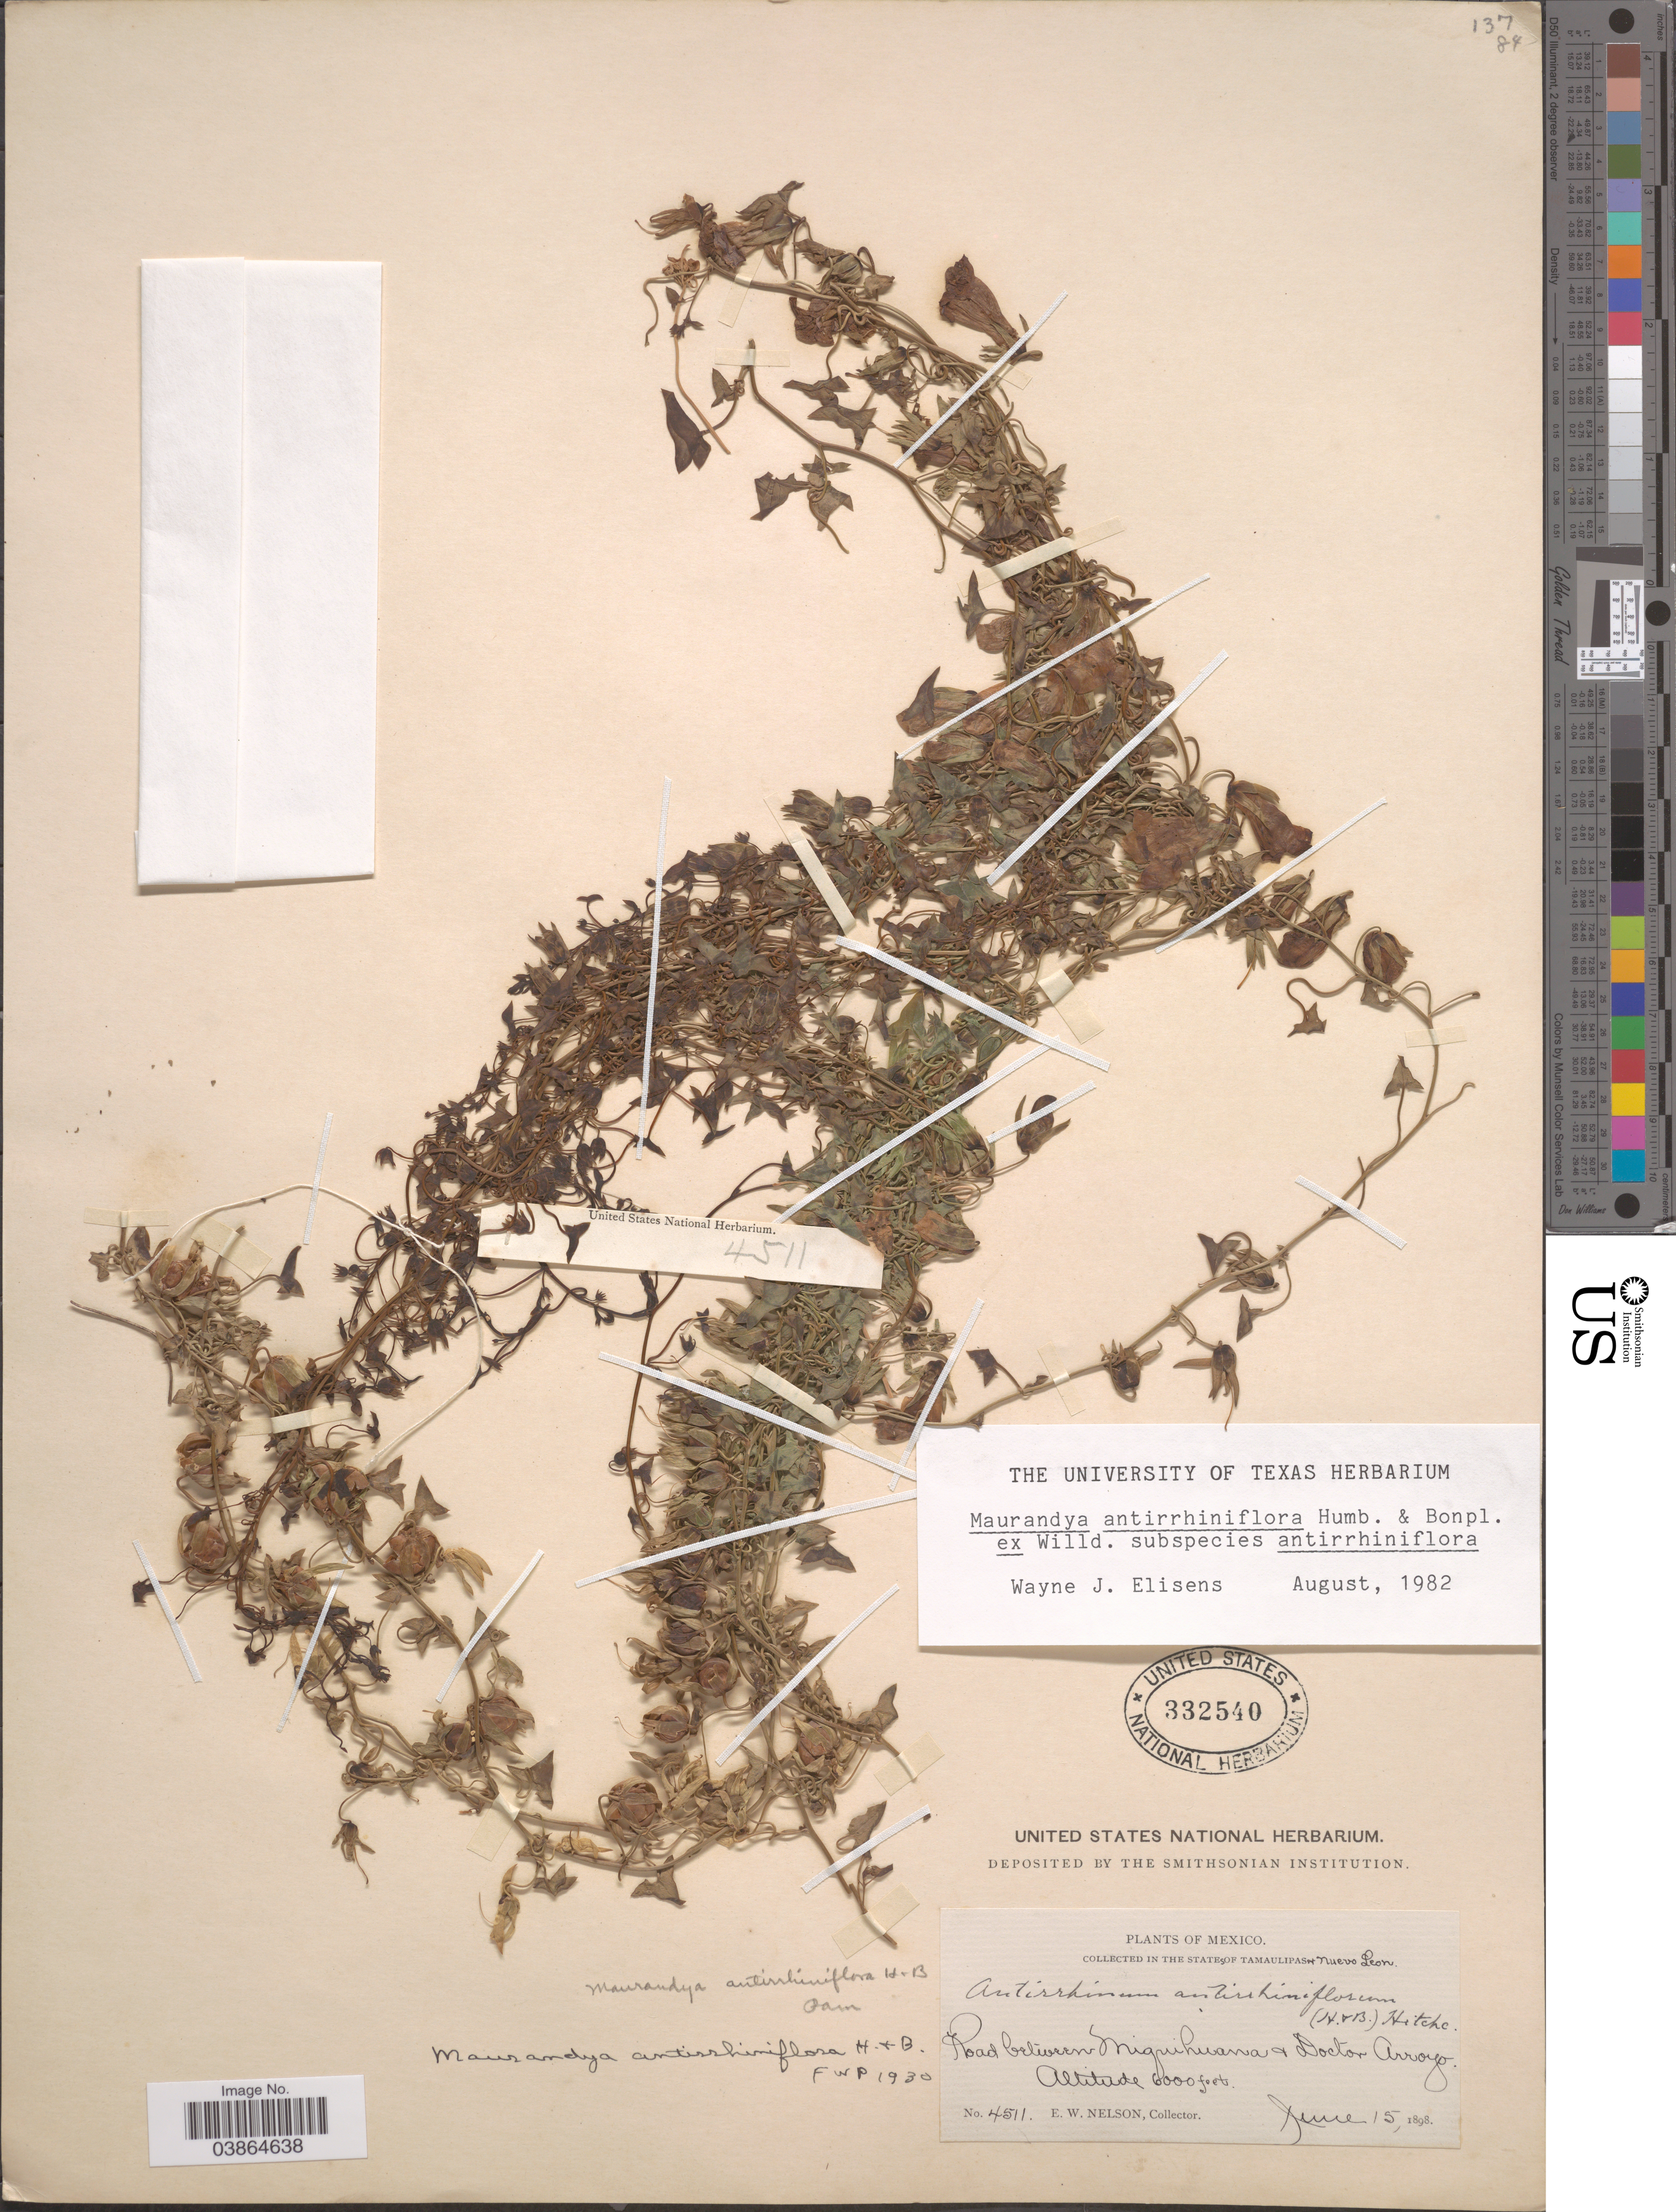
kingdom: Plantae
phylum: Tracheophyta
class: Magnoliopsida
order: Lamiales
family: Plantaginaceae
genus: Maurandya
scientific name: Maurandya antirrhiniflora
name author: Humb. & Bonpl. ex Willd.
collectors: E. W. Nelson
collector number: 4511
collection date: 1898-06-15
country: Mexico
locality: In the states of Tamaulipas and Nuevo Leon. Road between Miquihuana & Doctor Arroyo.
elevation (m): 1829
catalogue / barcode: US 332540